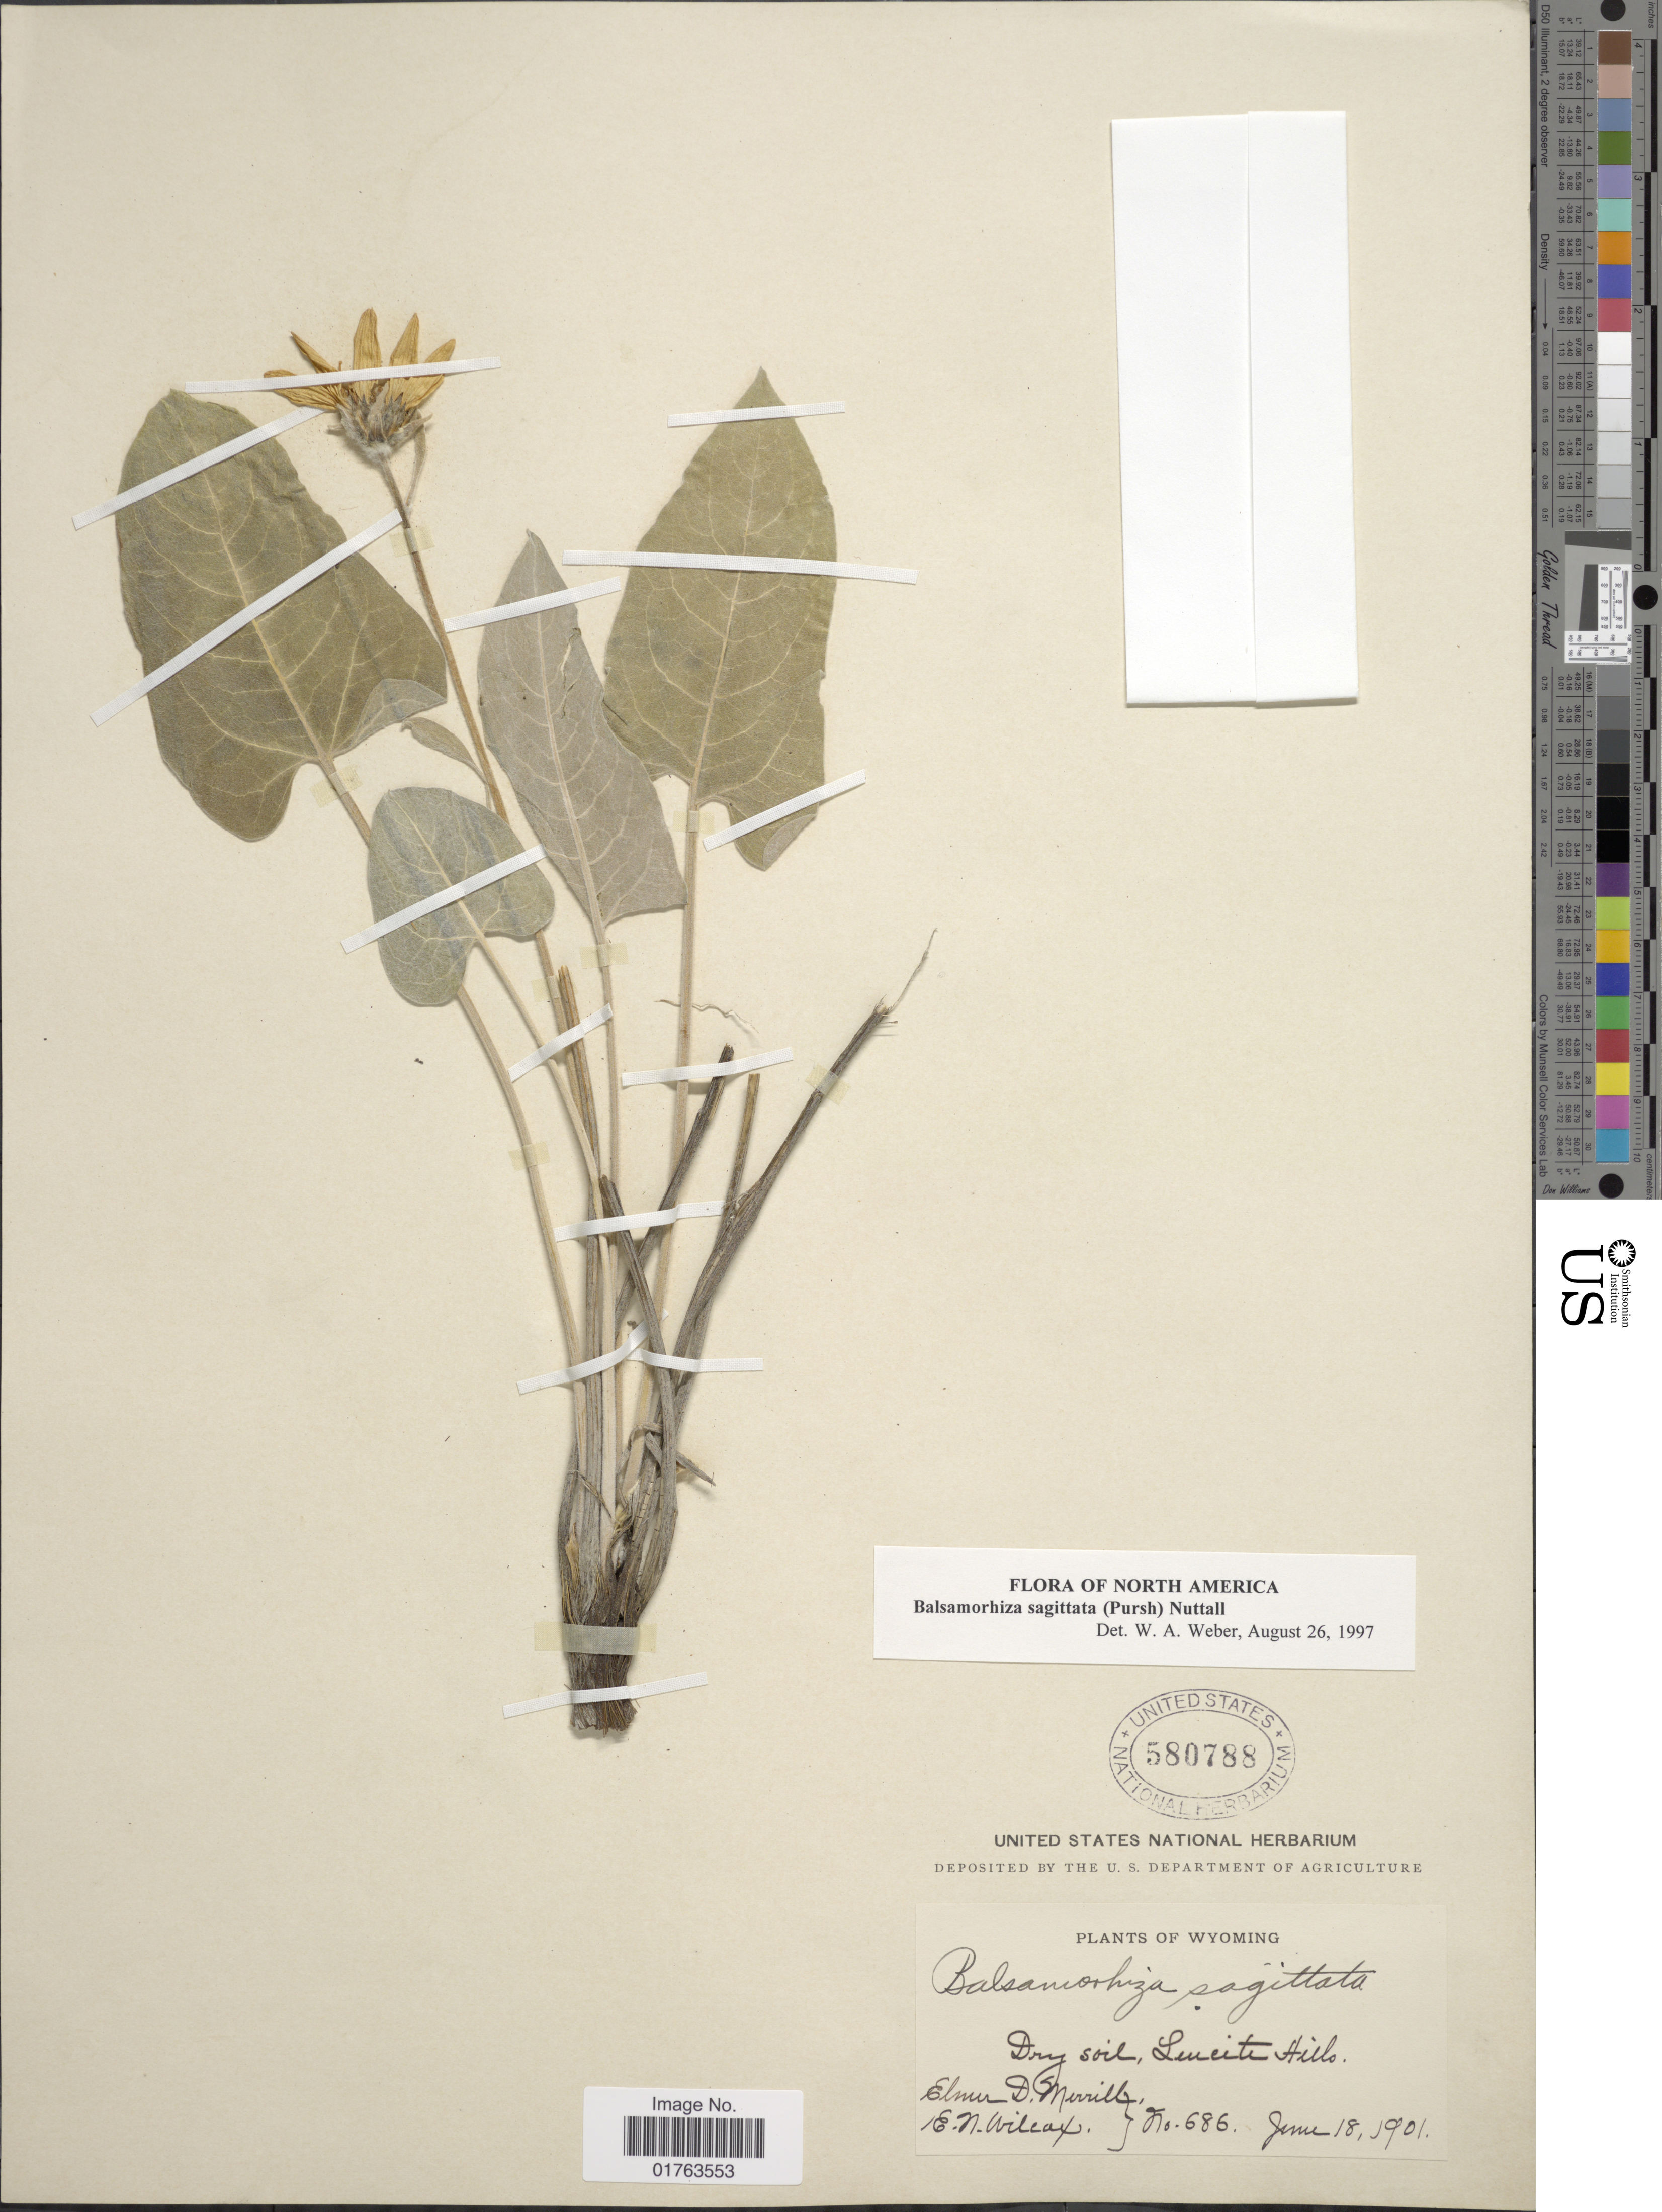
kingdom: Plantae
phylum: Tracheophyta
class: Magnoliopsida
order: Asterales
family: Asteraceae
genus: Balsamorhiza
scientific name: Balsamorhiza sagittata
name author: (Pursh) Nutt.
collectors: E. D. Merrill & E. Wilcox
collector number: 686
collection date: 1901-06-18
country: United States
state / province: Wyoming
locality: Dry soil, Leneite Hills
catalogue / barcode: US 580788